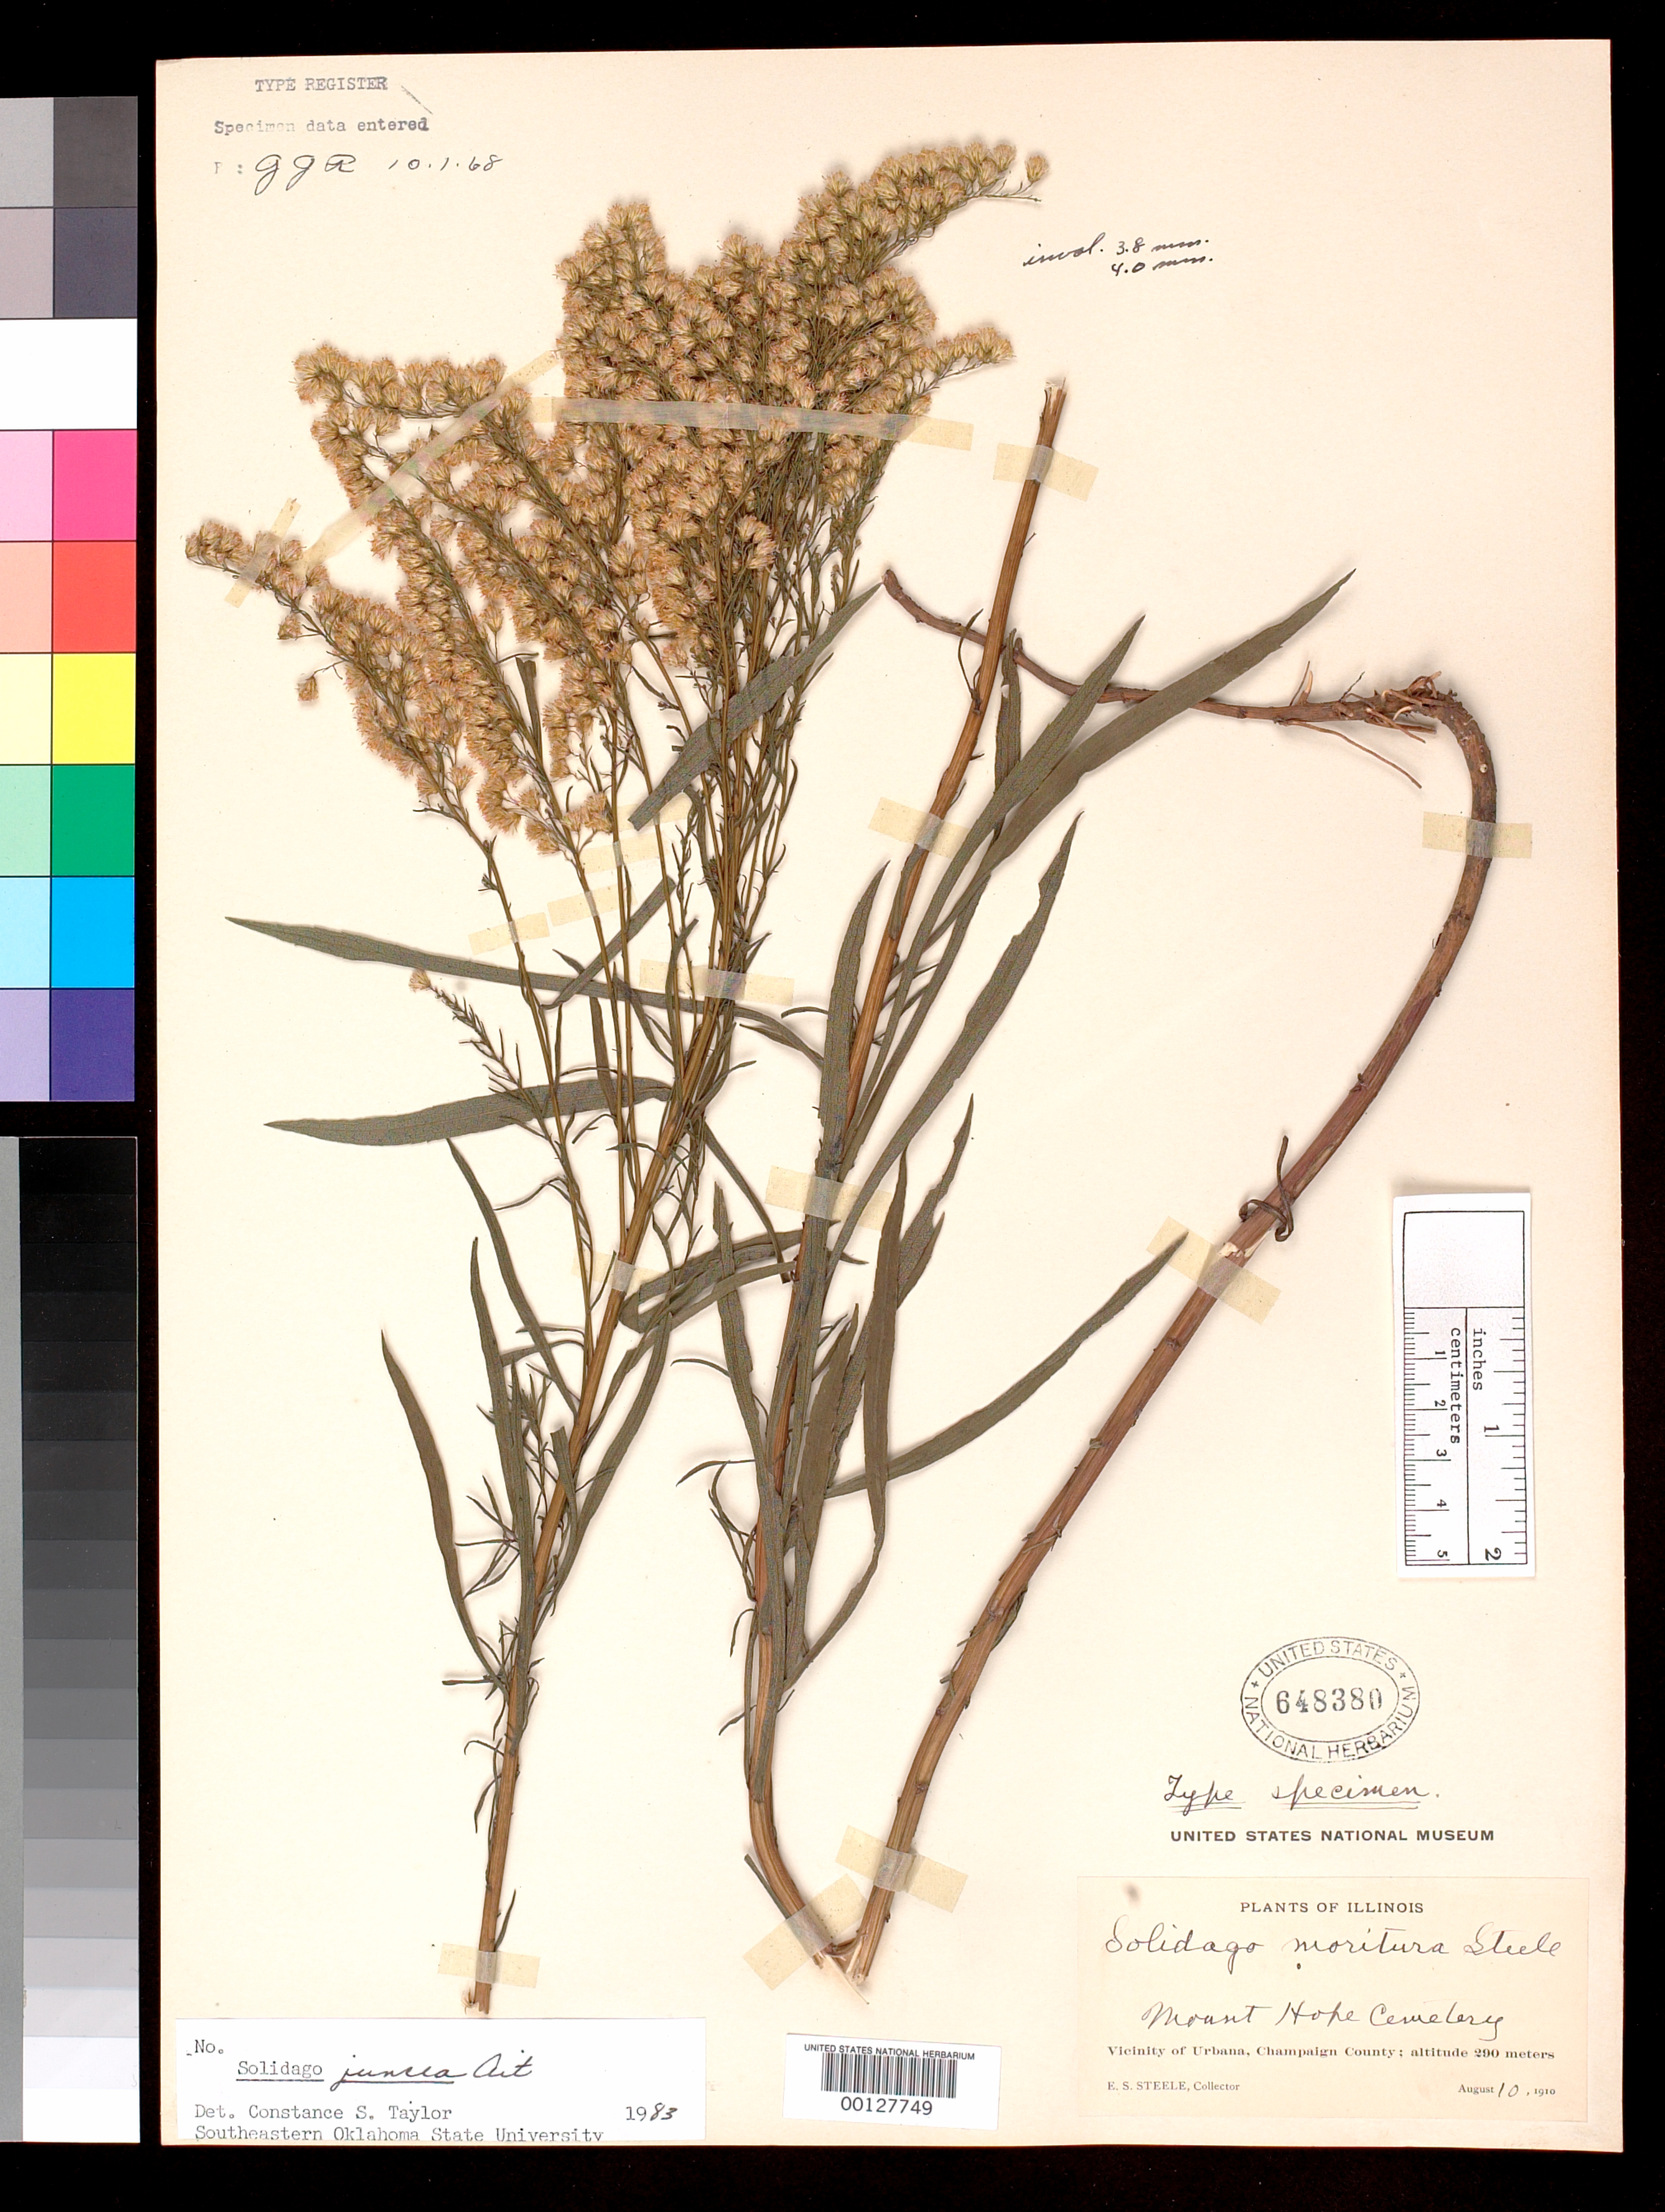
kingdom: Plantae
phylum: Tracheophyta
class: Magnoliopsida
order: Asterales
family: Asteraceae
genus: Solidago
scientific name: Solidago moritura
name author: E.S. Steele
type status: Holotype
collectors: E. Steele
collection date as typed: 10 Aug 1910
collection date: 1910-08-10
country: United States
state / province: Illinois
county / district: Champaign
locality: Urbana.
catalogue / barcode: US 648380